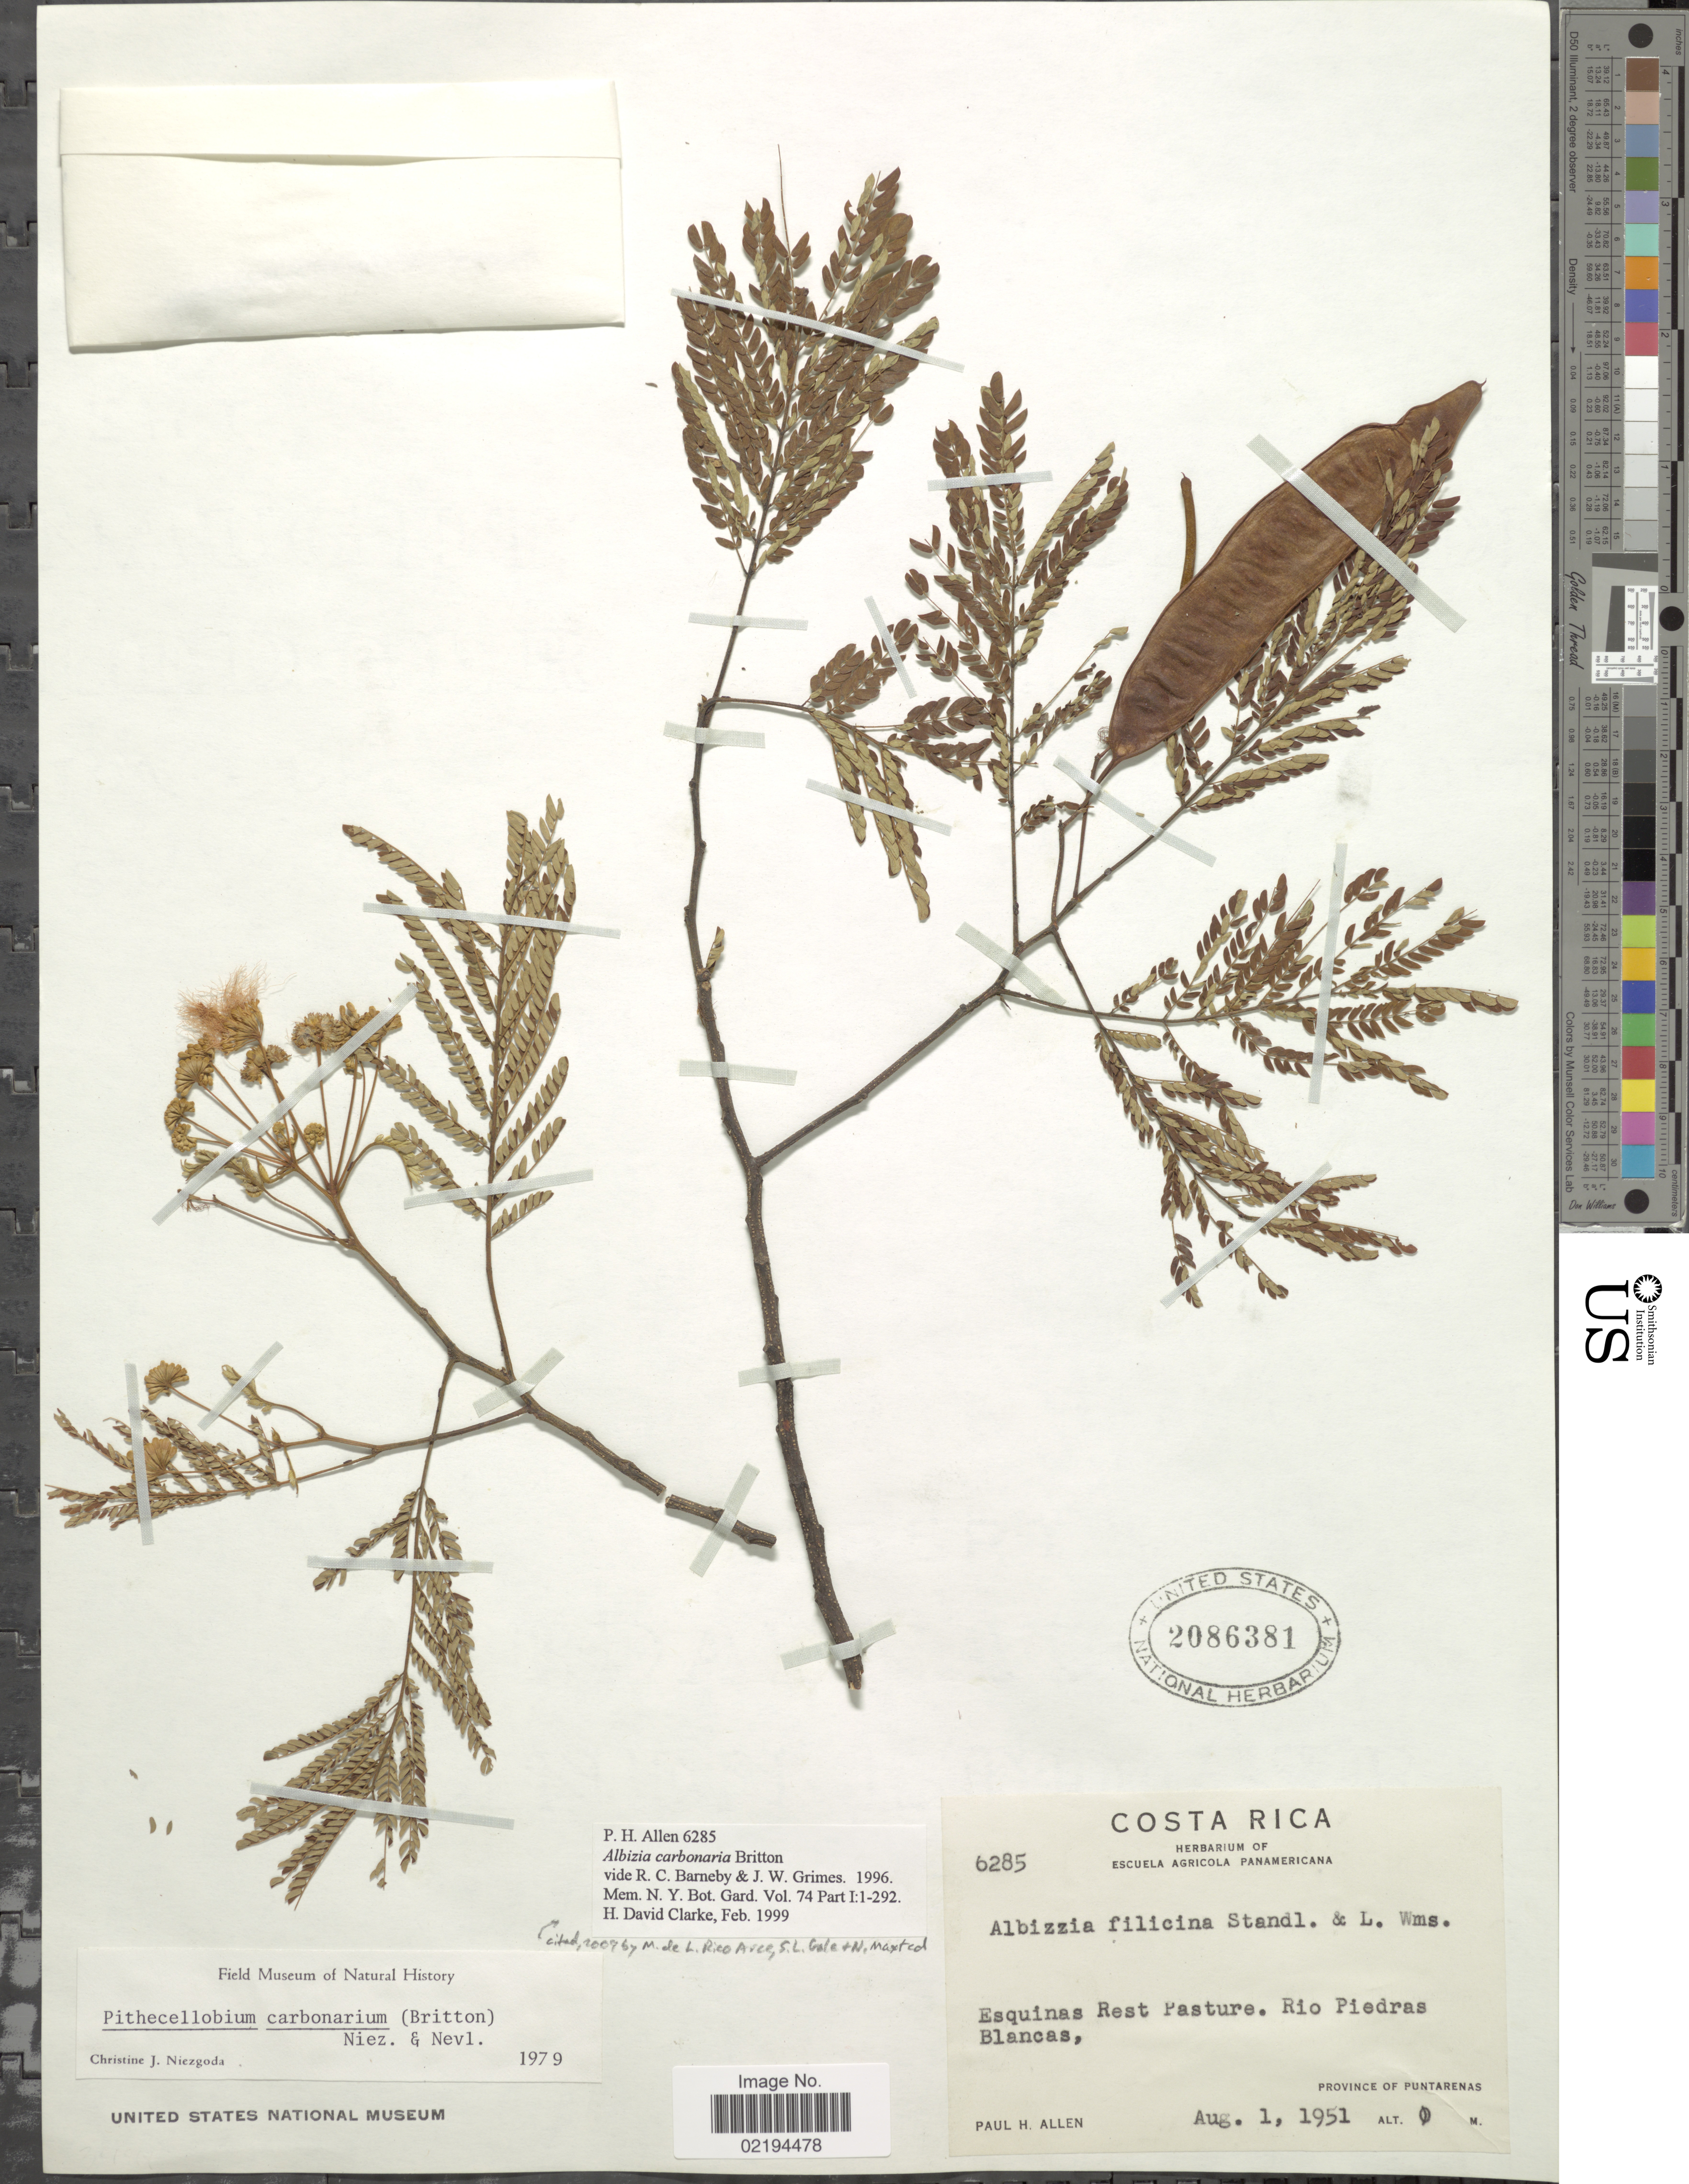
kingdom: Plantae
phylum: Tracheophyta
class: Magnoliopsida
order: Fabales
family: Fabaceae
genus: Pseudosamanea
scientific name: Pseudosamanea carbonaria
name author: (Britton) Koenen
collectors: P. H. Allen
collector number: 6285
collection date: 1951-08-01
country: Costa Rica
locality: Esquinas Rest Pasture, Rio Piedras Blancas.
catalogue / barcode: US 2086381